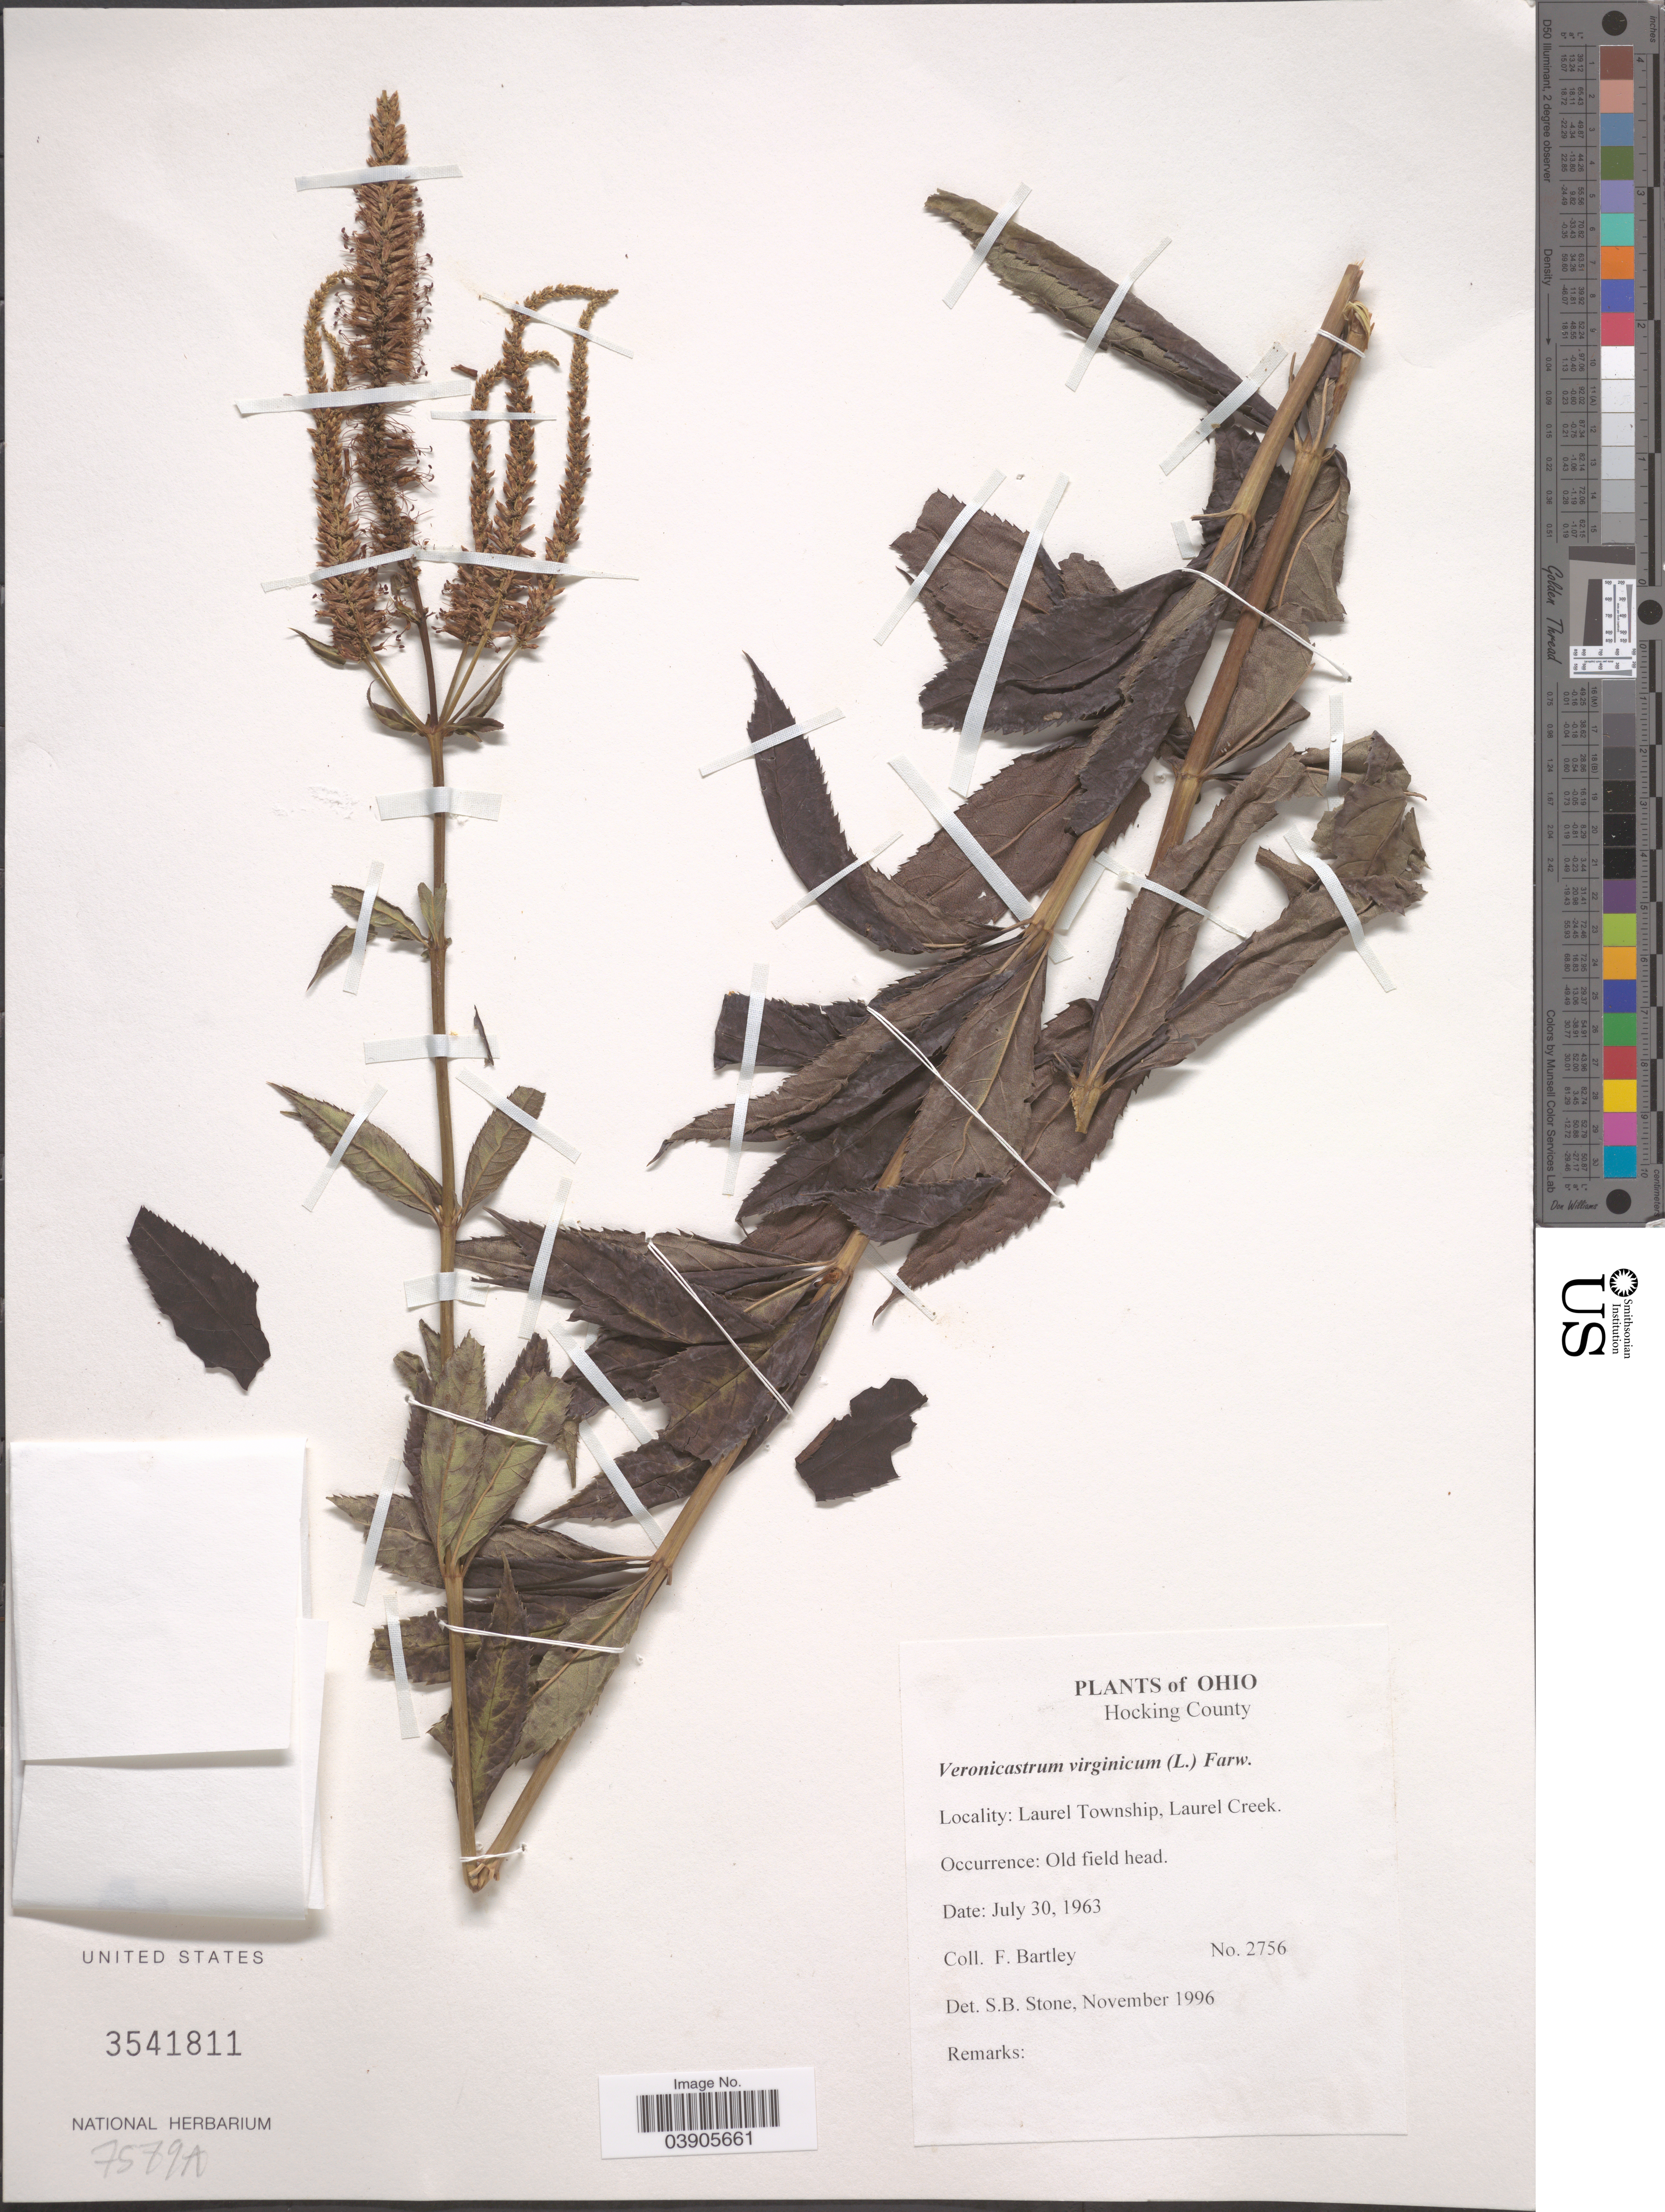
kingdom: Plantae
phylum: Tracheophyta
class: Magnoliopsida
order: Lamiales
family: Plantaginaceae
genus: Veronicastrum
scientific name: Veronicastrum virginicum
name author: (L.) Farw.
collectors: F. Bartley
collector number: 2756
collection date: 1963-07-30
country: United States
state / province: Ohio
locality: Hocking County. Laurel Township, Laurel Creek. Old field head.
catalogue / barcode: US 3541811